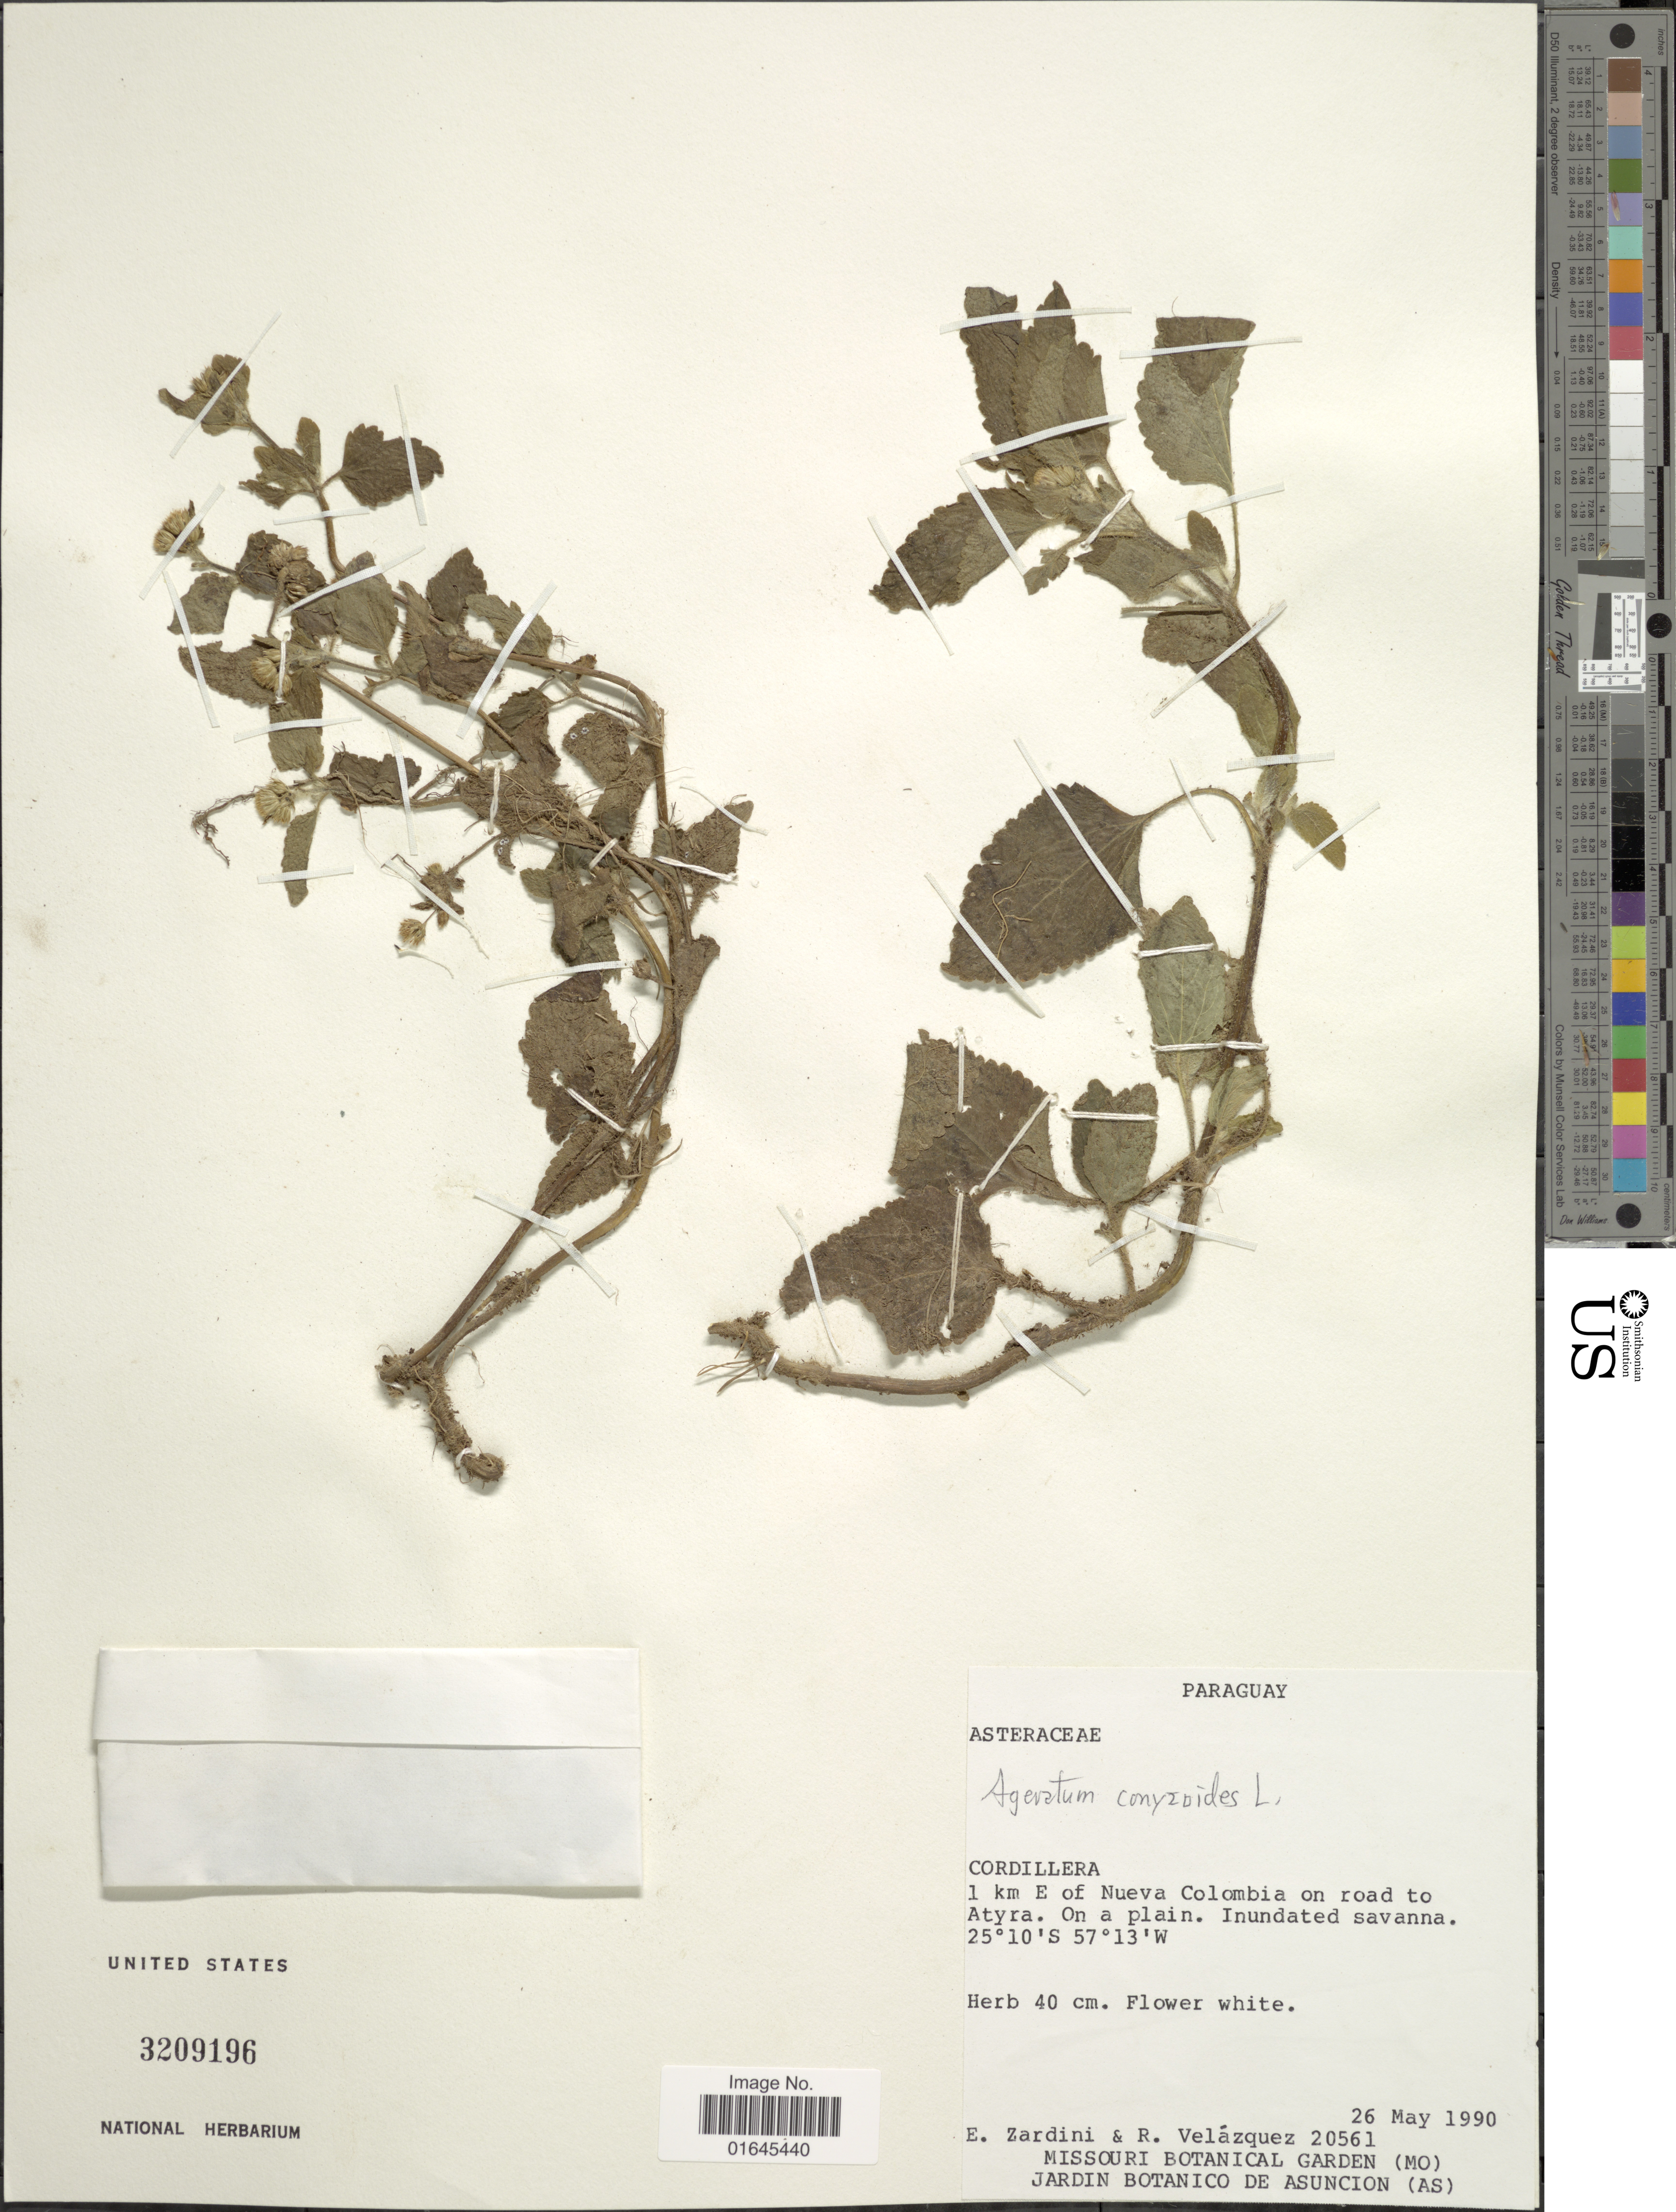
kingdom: Plantae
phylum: Tracheophyta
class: Magnoliopsida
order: Asterales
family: Asteraceae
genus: Ageratum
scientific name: Ageratum conyzoides subsp. latifolium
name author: (Cav.) M.F. Johnson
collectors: E. M. Zardini & R. Velázquez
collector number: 20561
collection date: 1990-05-26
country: Paraguay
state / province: Cordillera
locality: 1 km E of Nueva Colombia on road to Atyra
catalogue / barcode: US 3209196